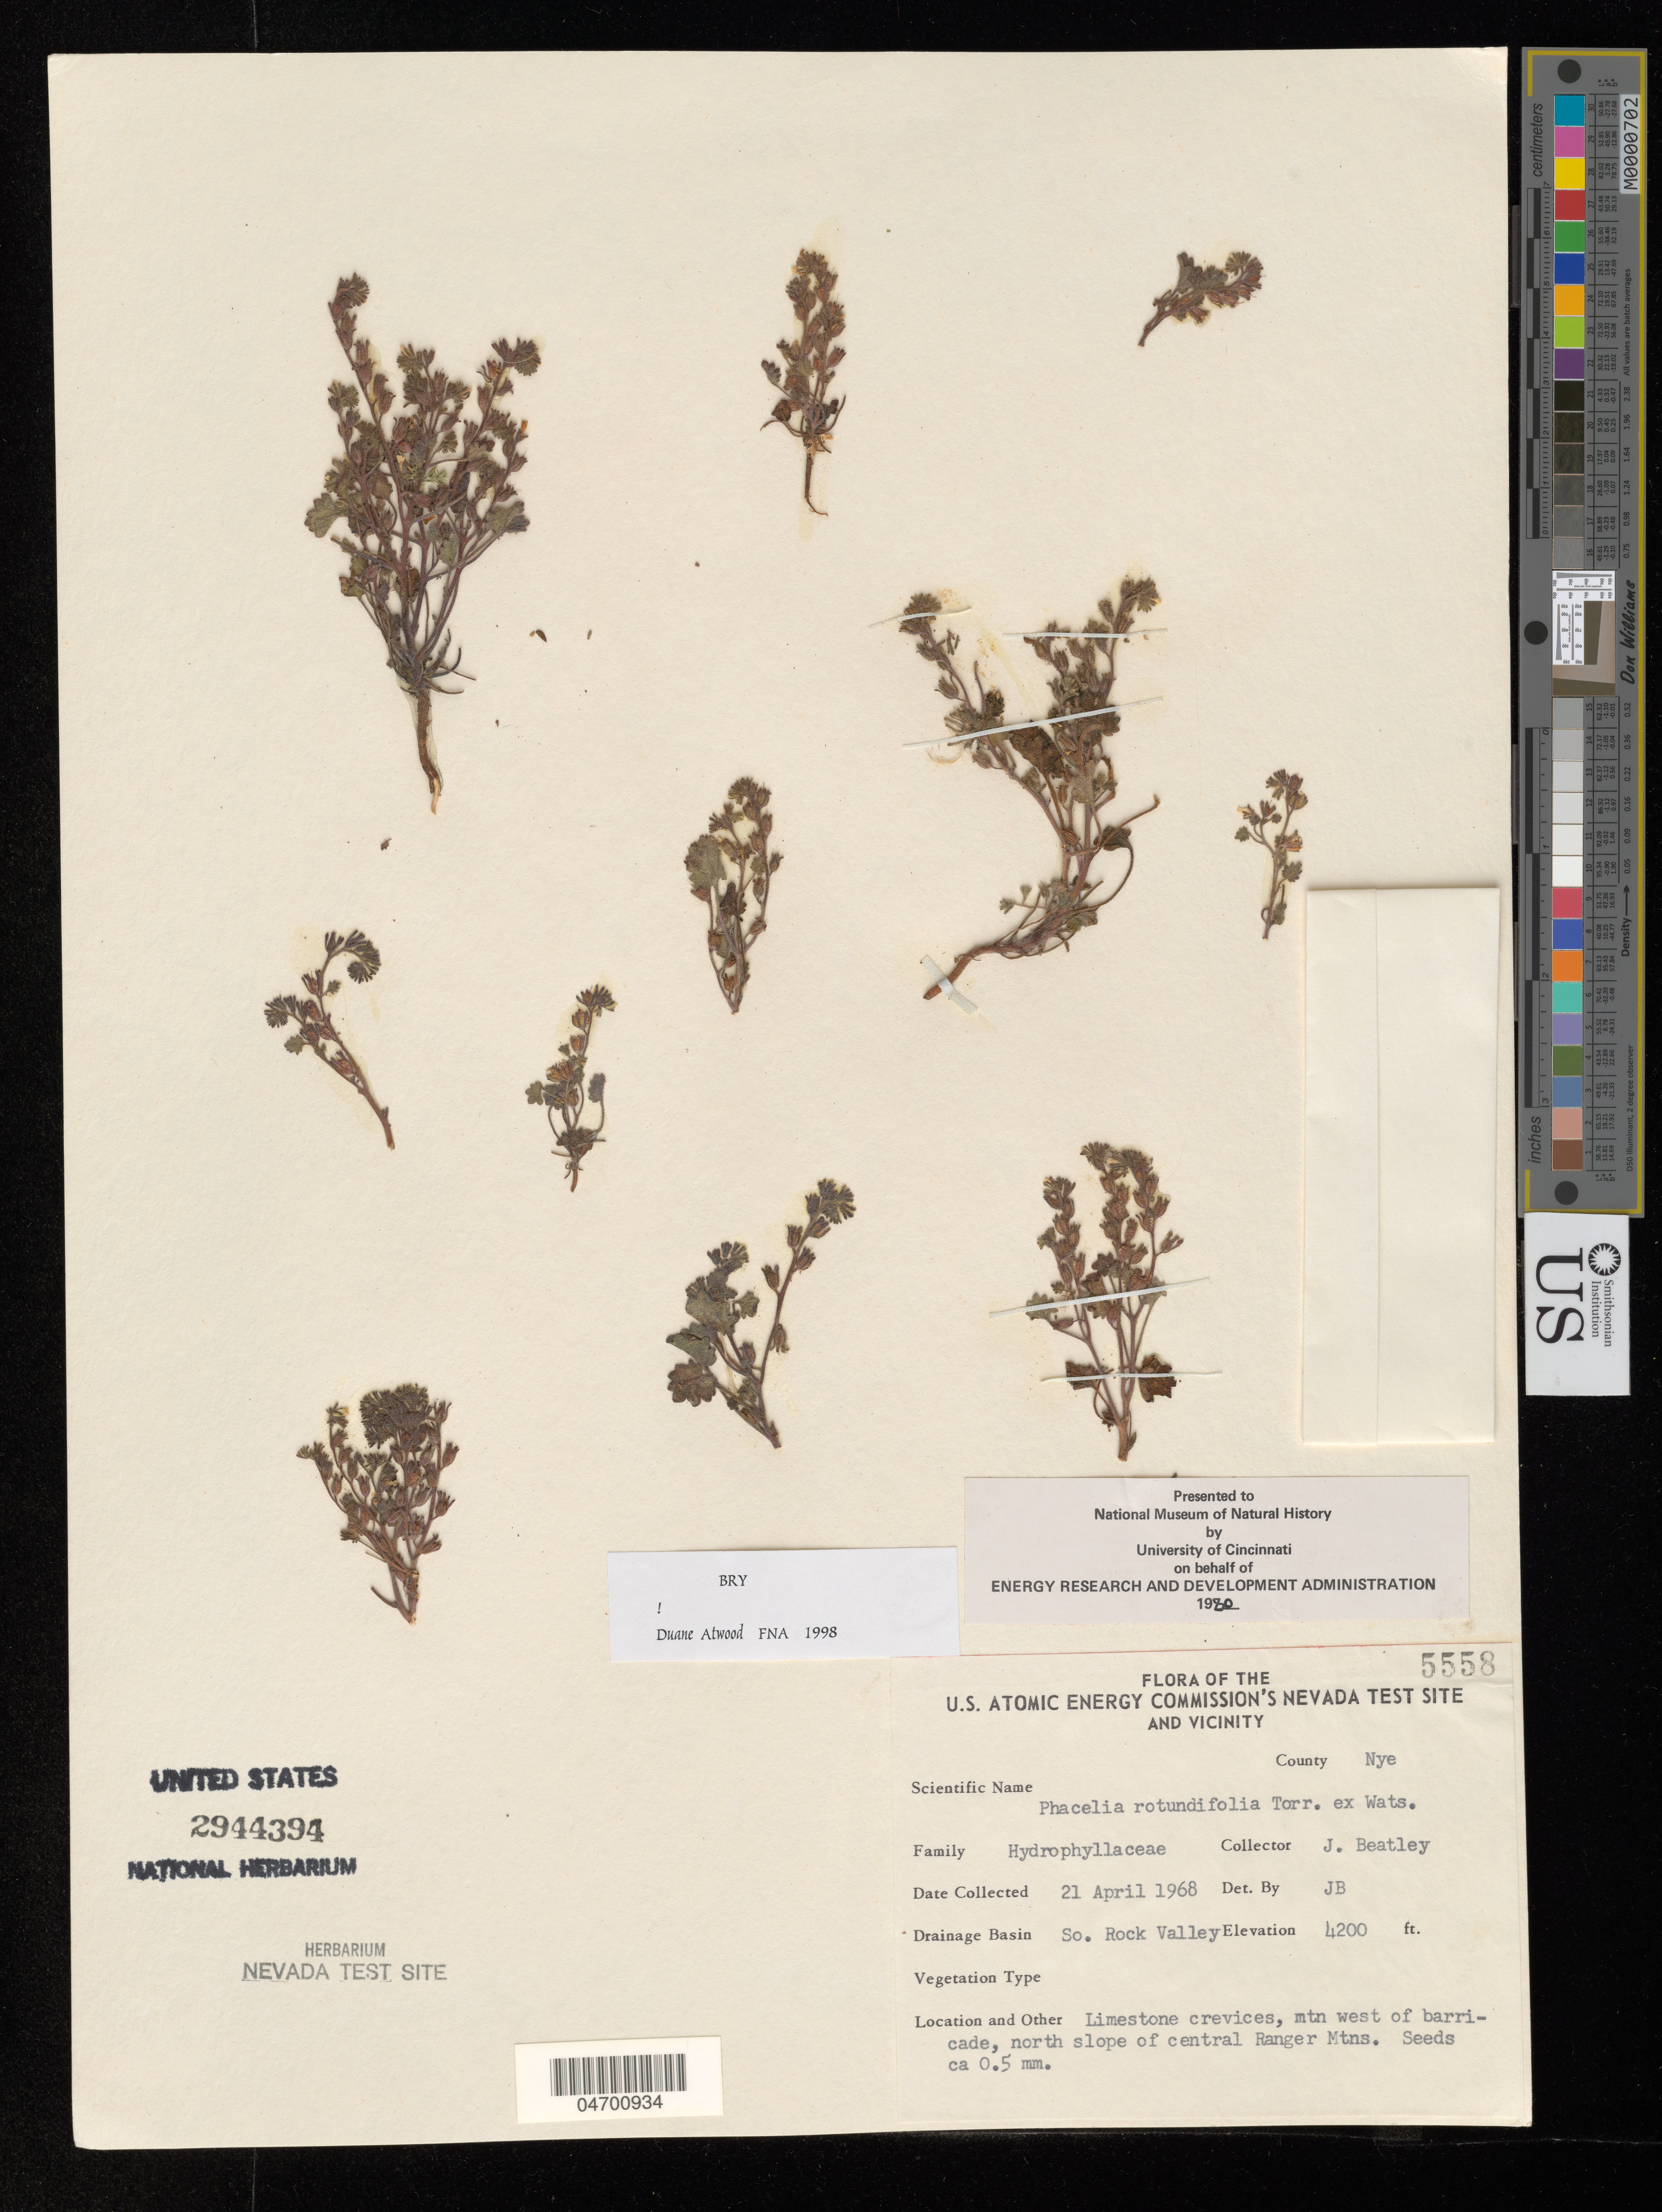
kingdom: Plantae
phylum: Tracheophyta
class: Magnoliopsida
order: Boraginales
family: Hydrophyllaceae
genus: Phacelia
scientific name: Phacelia rotundifolia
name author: Torr. ex S. Watson in C. King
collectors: J. Beatley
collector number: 5558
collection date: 1968-04-21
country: United States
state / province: Nevada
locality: U.S. Atomic Energy Commission's Nevada Test Site and vicinity. County Nye. Drainage Basin So. Rock Valley. Limestone crevices, mtn west of barricade, north slope of central Ranger Mtns.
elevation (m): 1280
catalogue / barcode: US 2944394